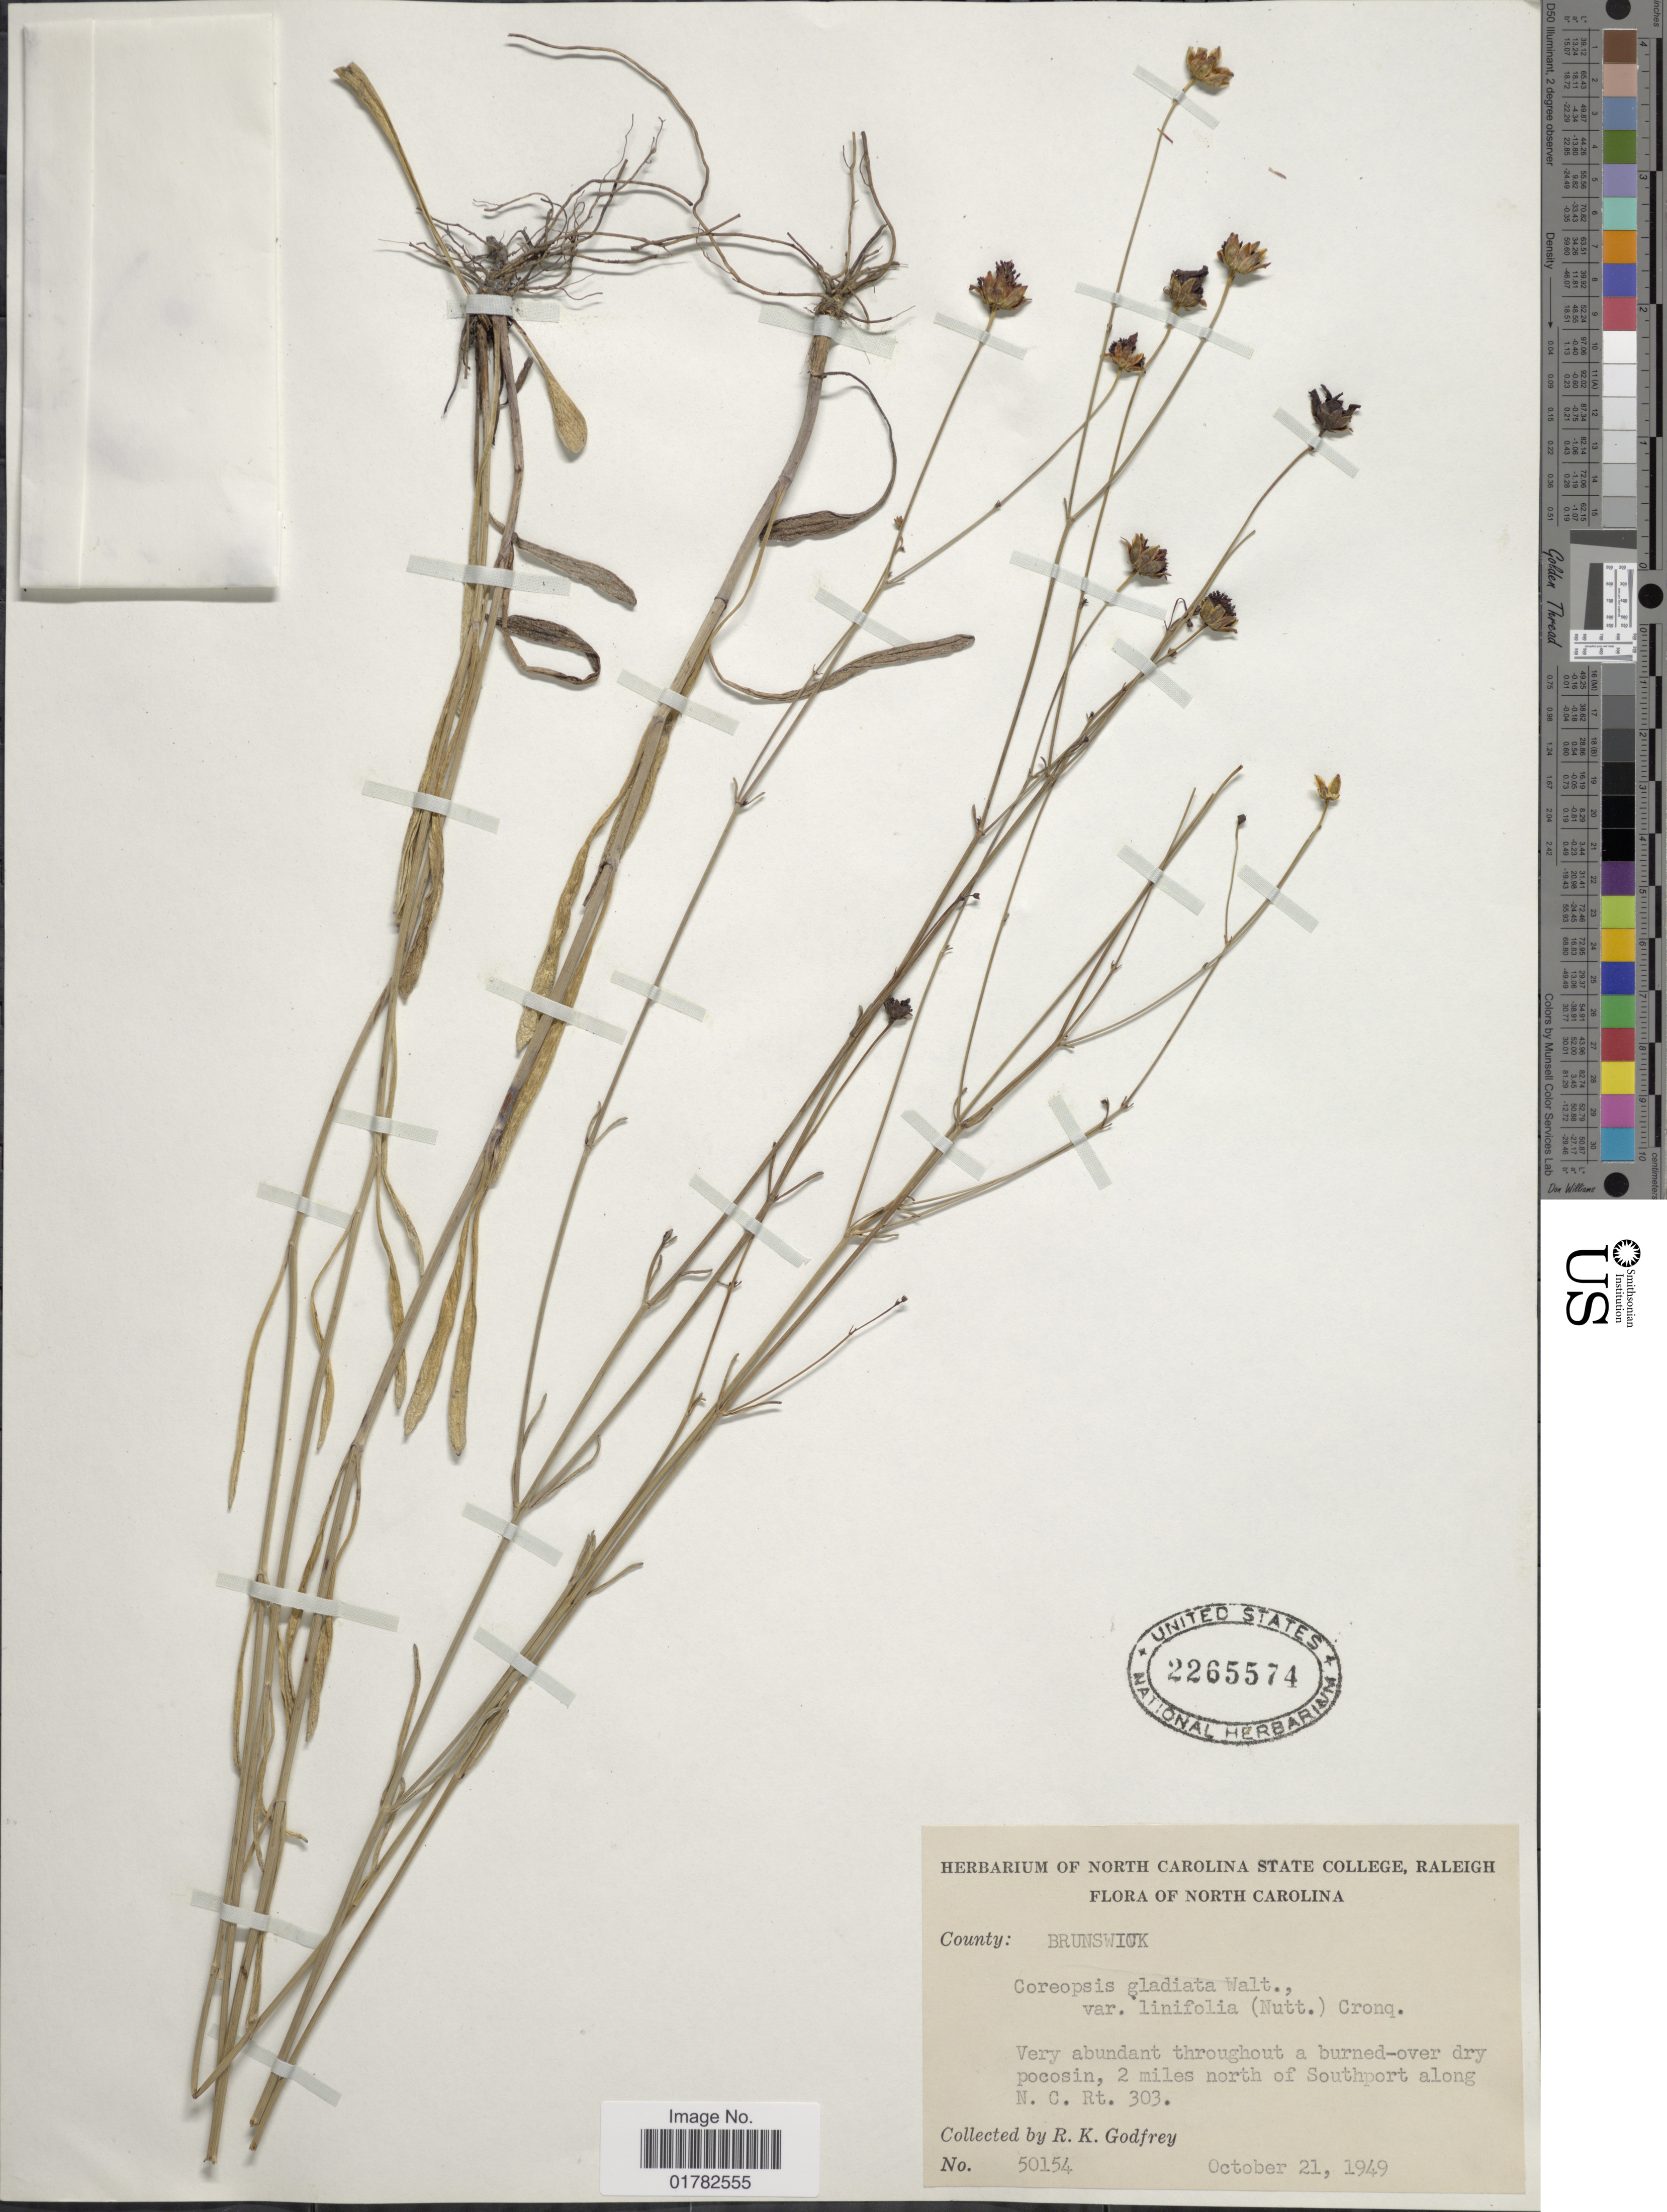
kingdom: Plantae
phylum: Tracheophyta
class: Magnoliopsida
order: Asterales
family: Asteraceae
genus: Coreopsis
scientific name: Coreopsis gladiata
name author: Walter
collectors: R. K. Godfrey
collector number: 50154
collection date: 1949-10-21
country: United States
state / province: North Carolina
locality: Very abundant throughout a burned-over dry pocosin, 2 miles north of Southport along N. C. Rt. 303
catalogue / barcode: US 2265574